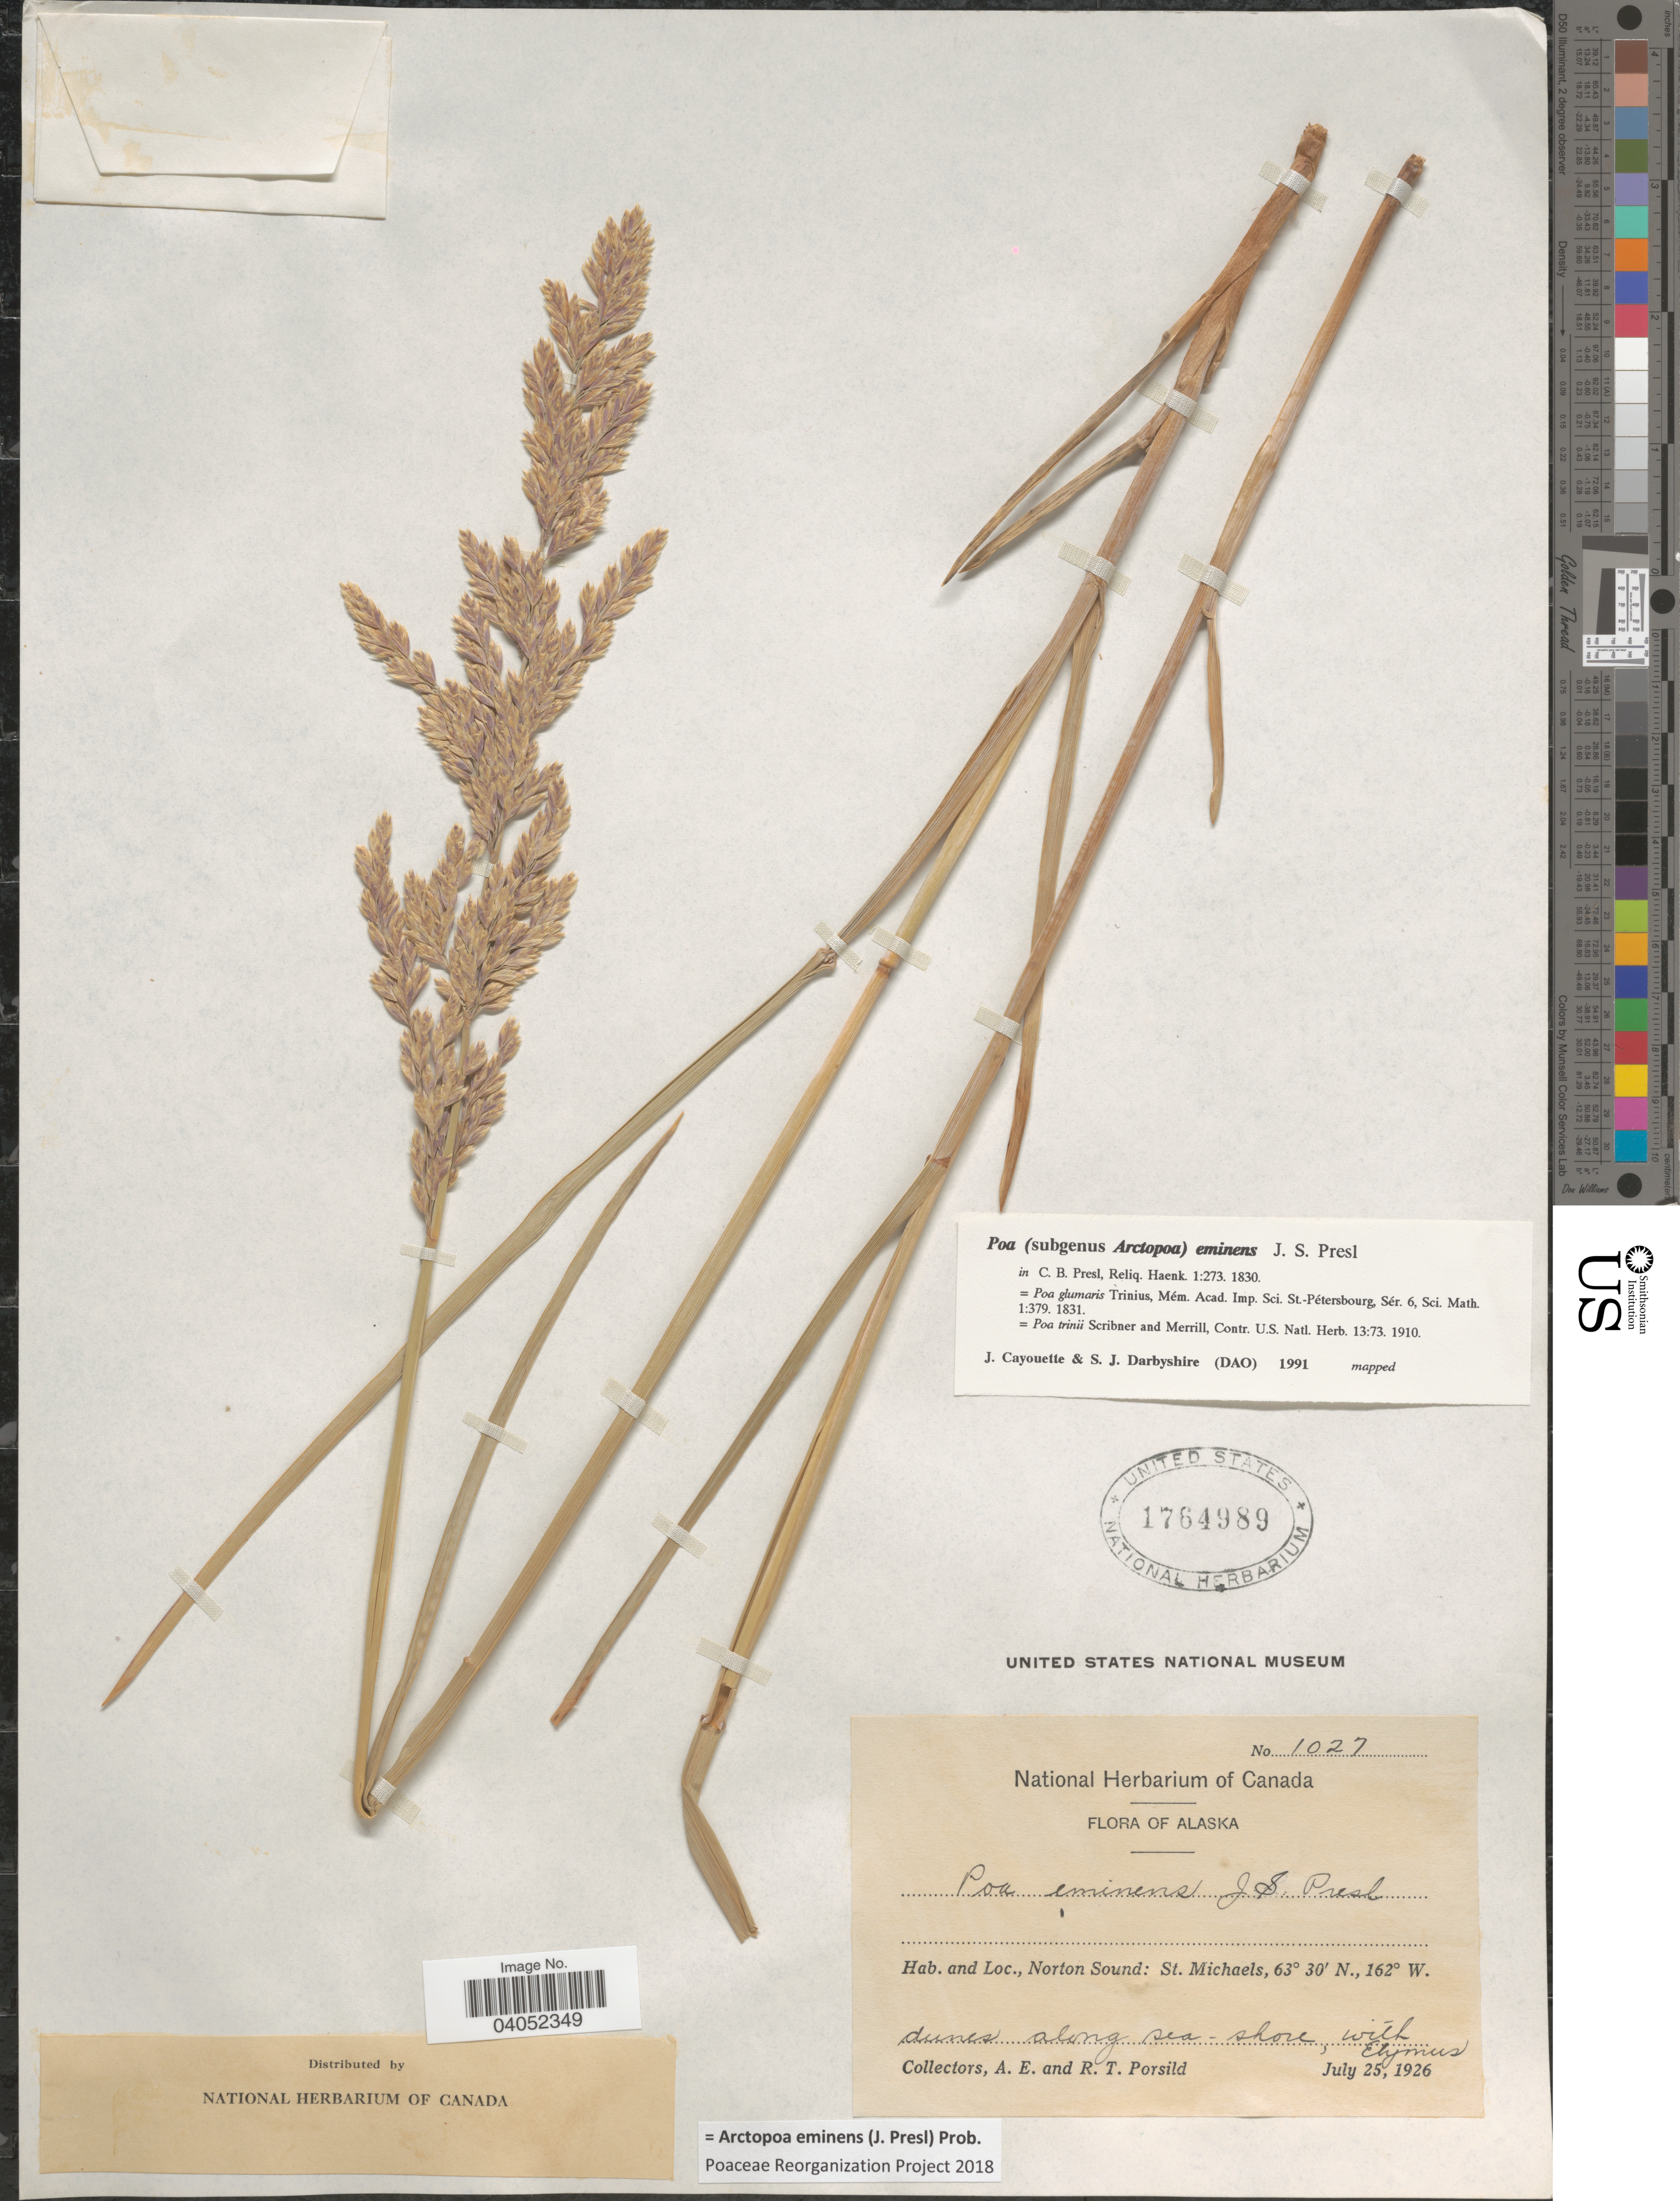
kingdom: Plantae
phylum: Tracheophyta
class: Liliopsida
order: Poales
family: Poaceae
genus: Arctopoa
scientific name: Arctopoa eminens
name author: (J. Presl) Prob.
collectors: A. E. Porsild & R. T. Porsild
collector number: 1027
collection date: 1926-07-25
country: United States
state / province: Alaska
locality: Norton Sound: St. Michaels.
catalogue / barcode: US 1764989